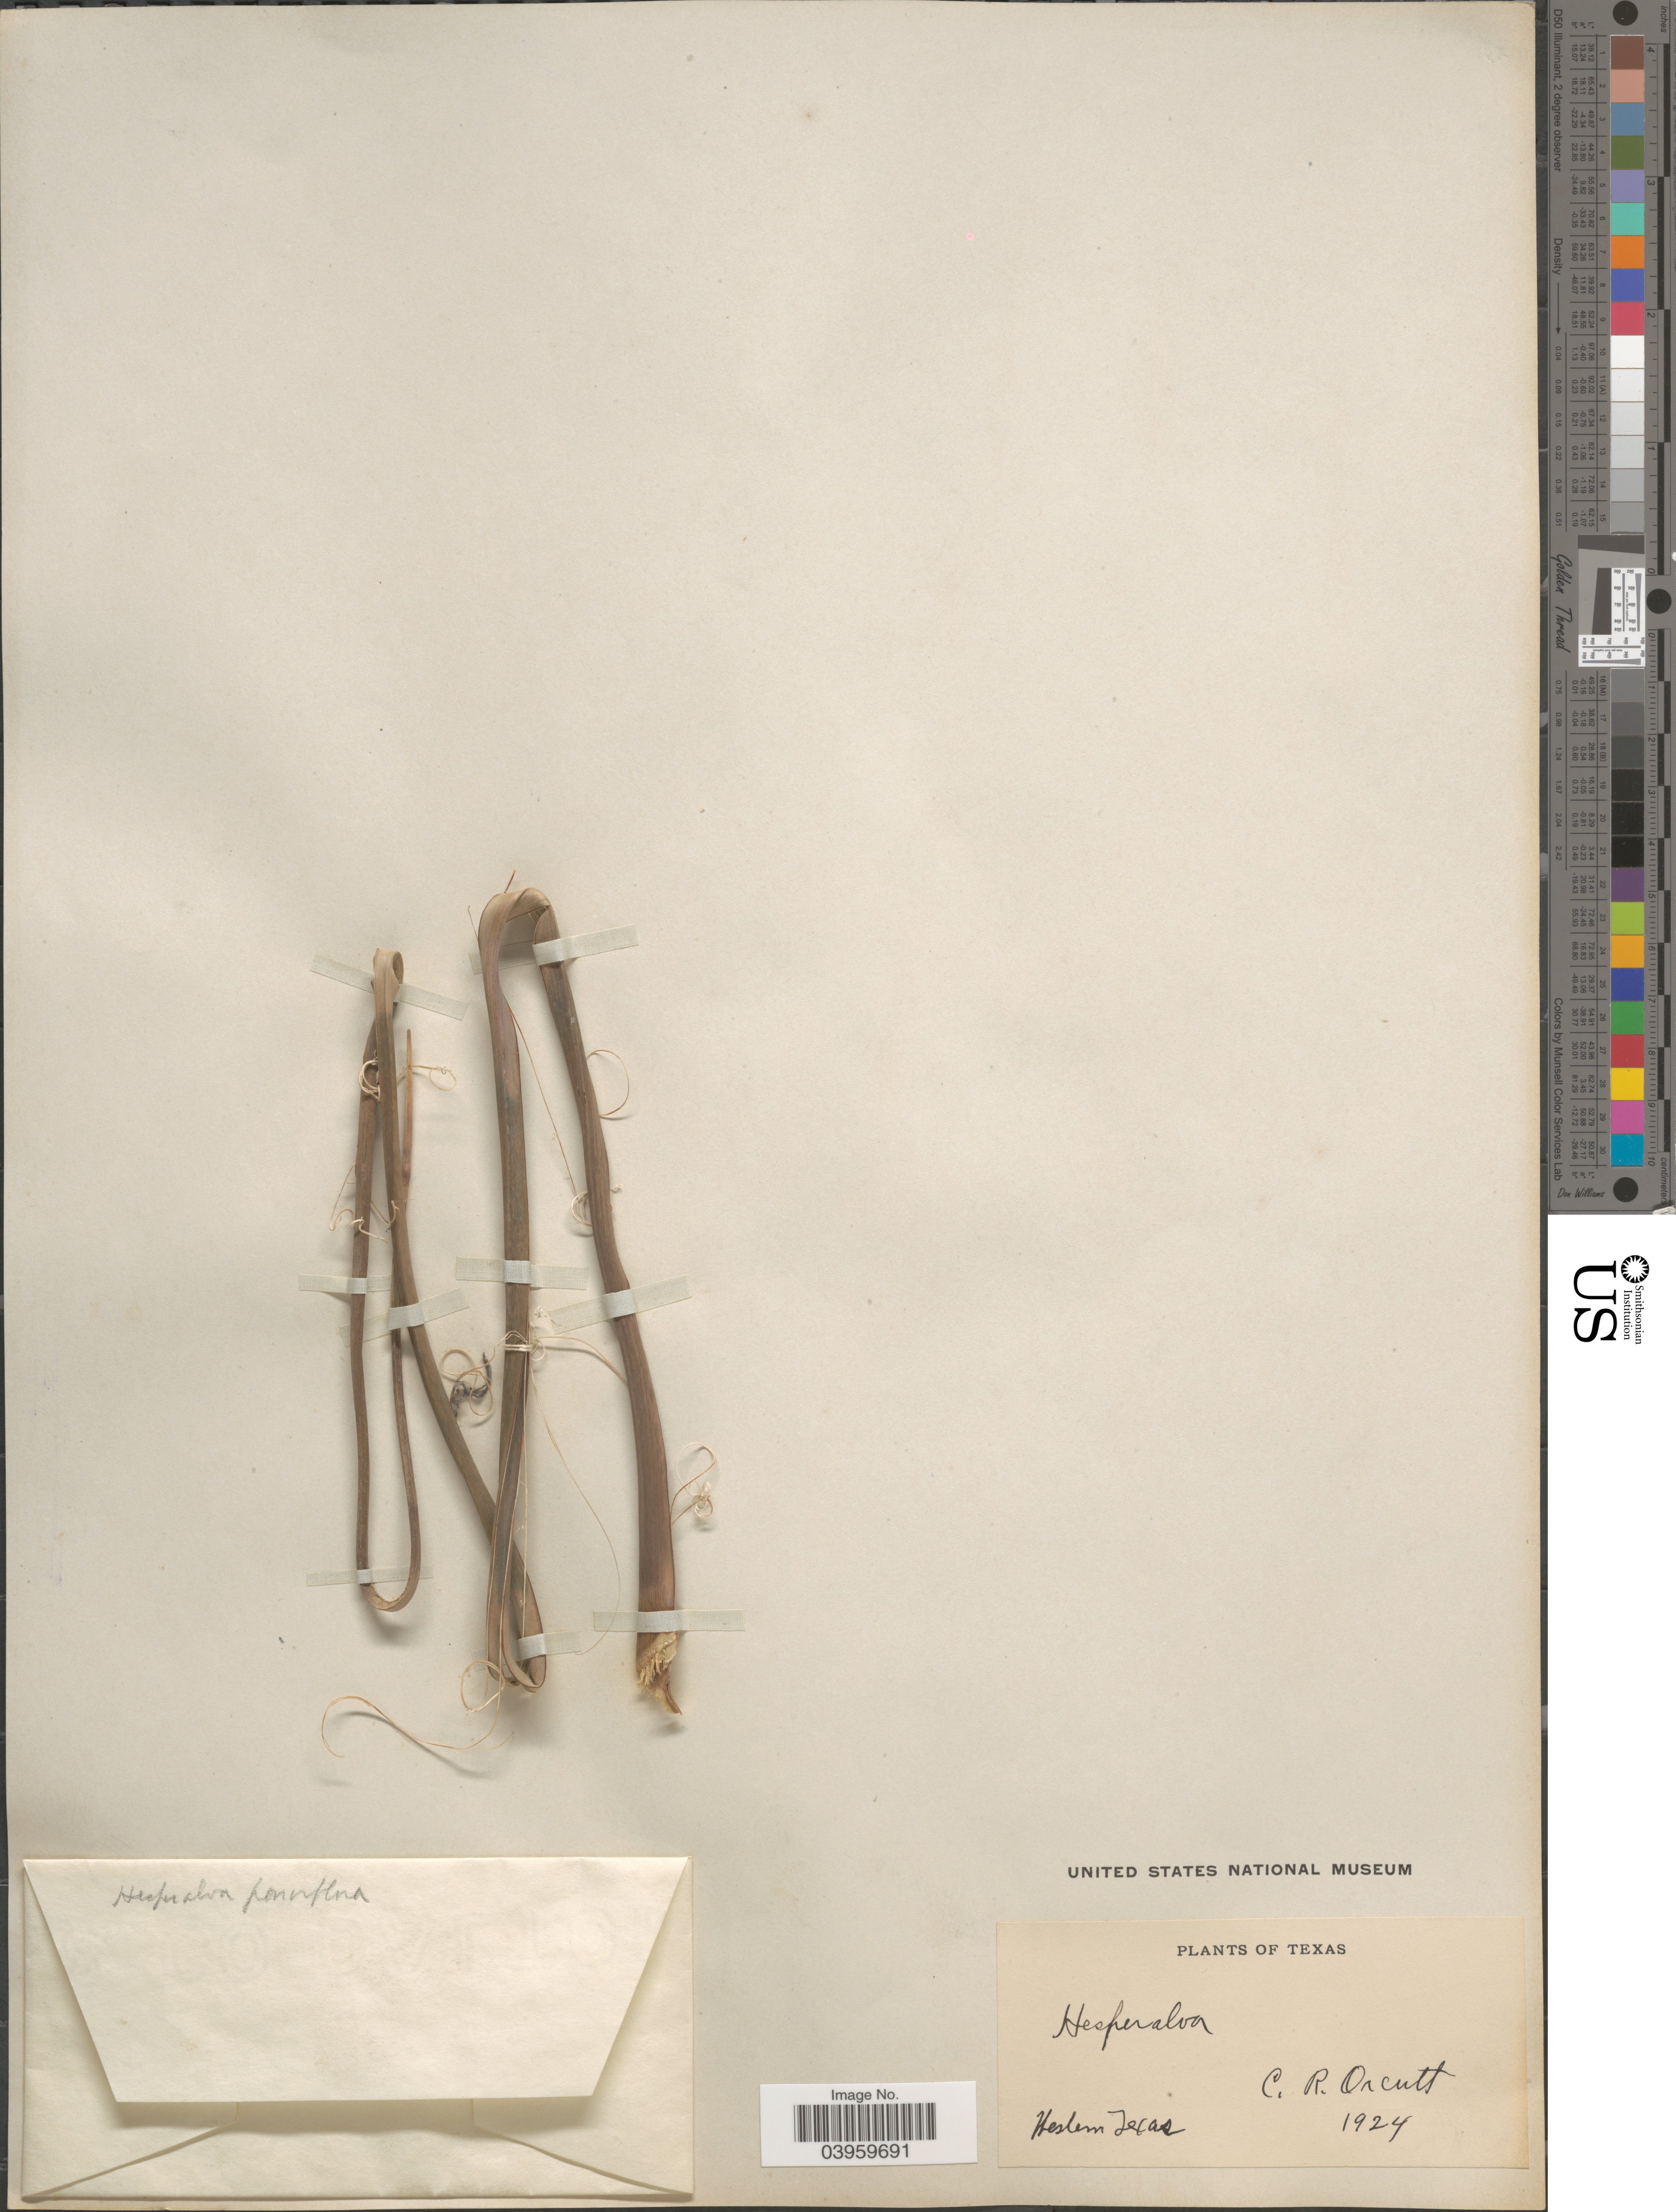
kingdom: Plantae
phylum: Tracheophyta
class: Liliopsida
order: Asparagales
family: Asparagaceae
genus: Hesperaloe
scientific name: Hesperaloe parviflora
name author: (Torr.) J.M. Coult.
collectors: C. R. Orcutt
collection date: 1924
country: United States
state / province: Texas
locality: Western Texas.